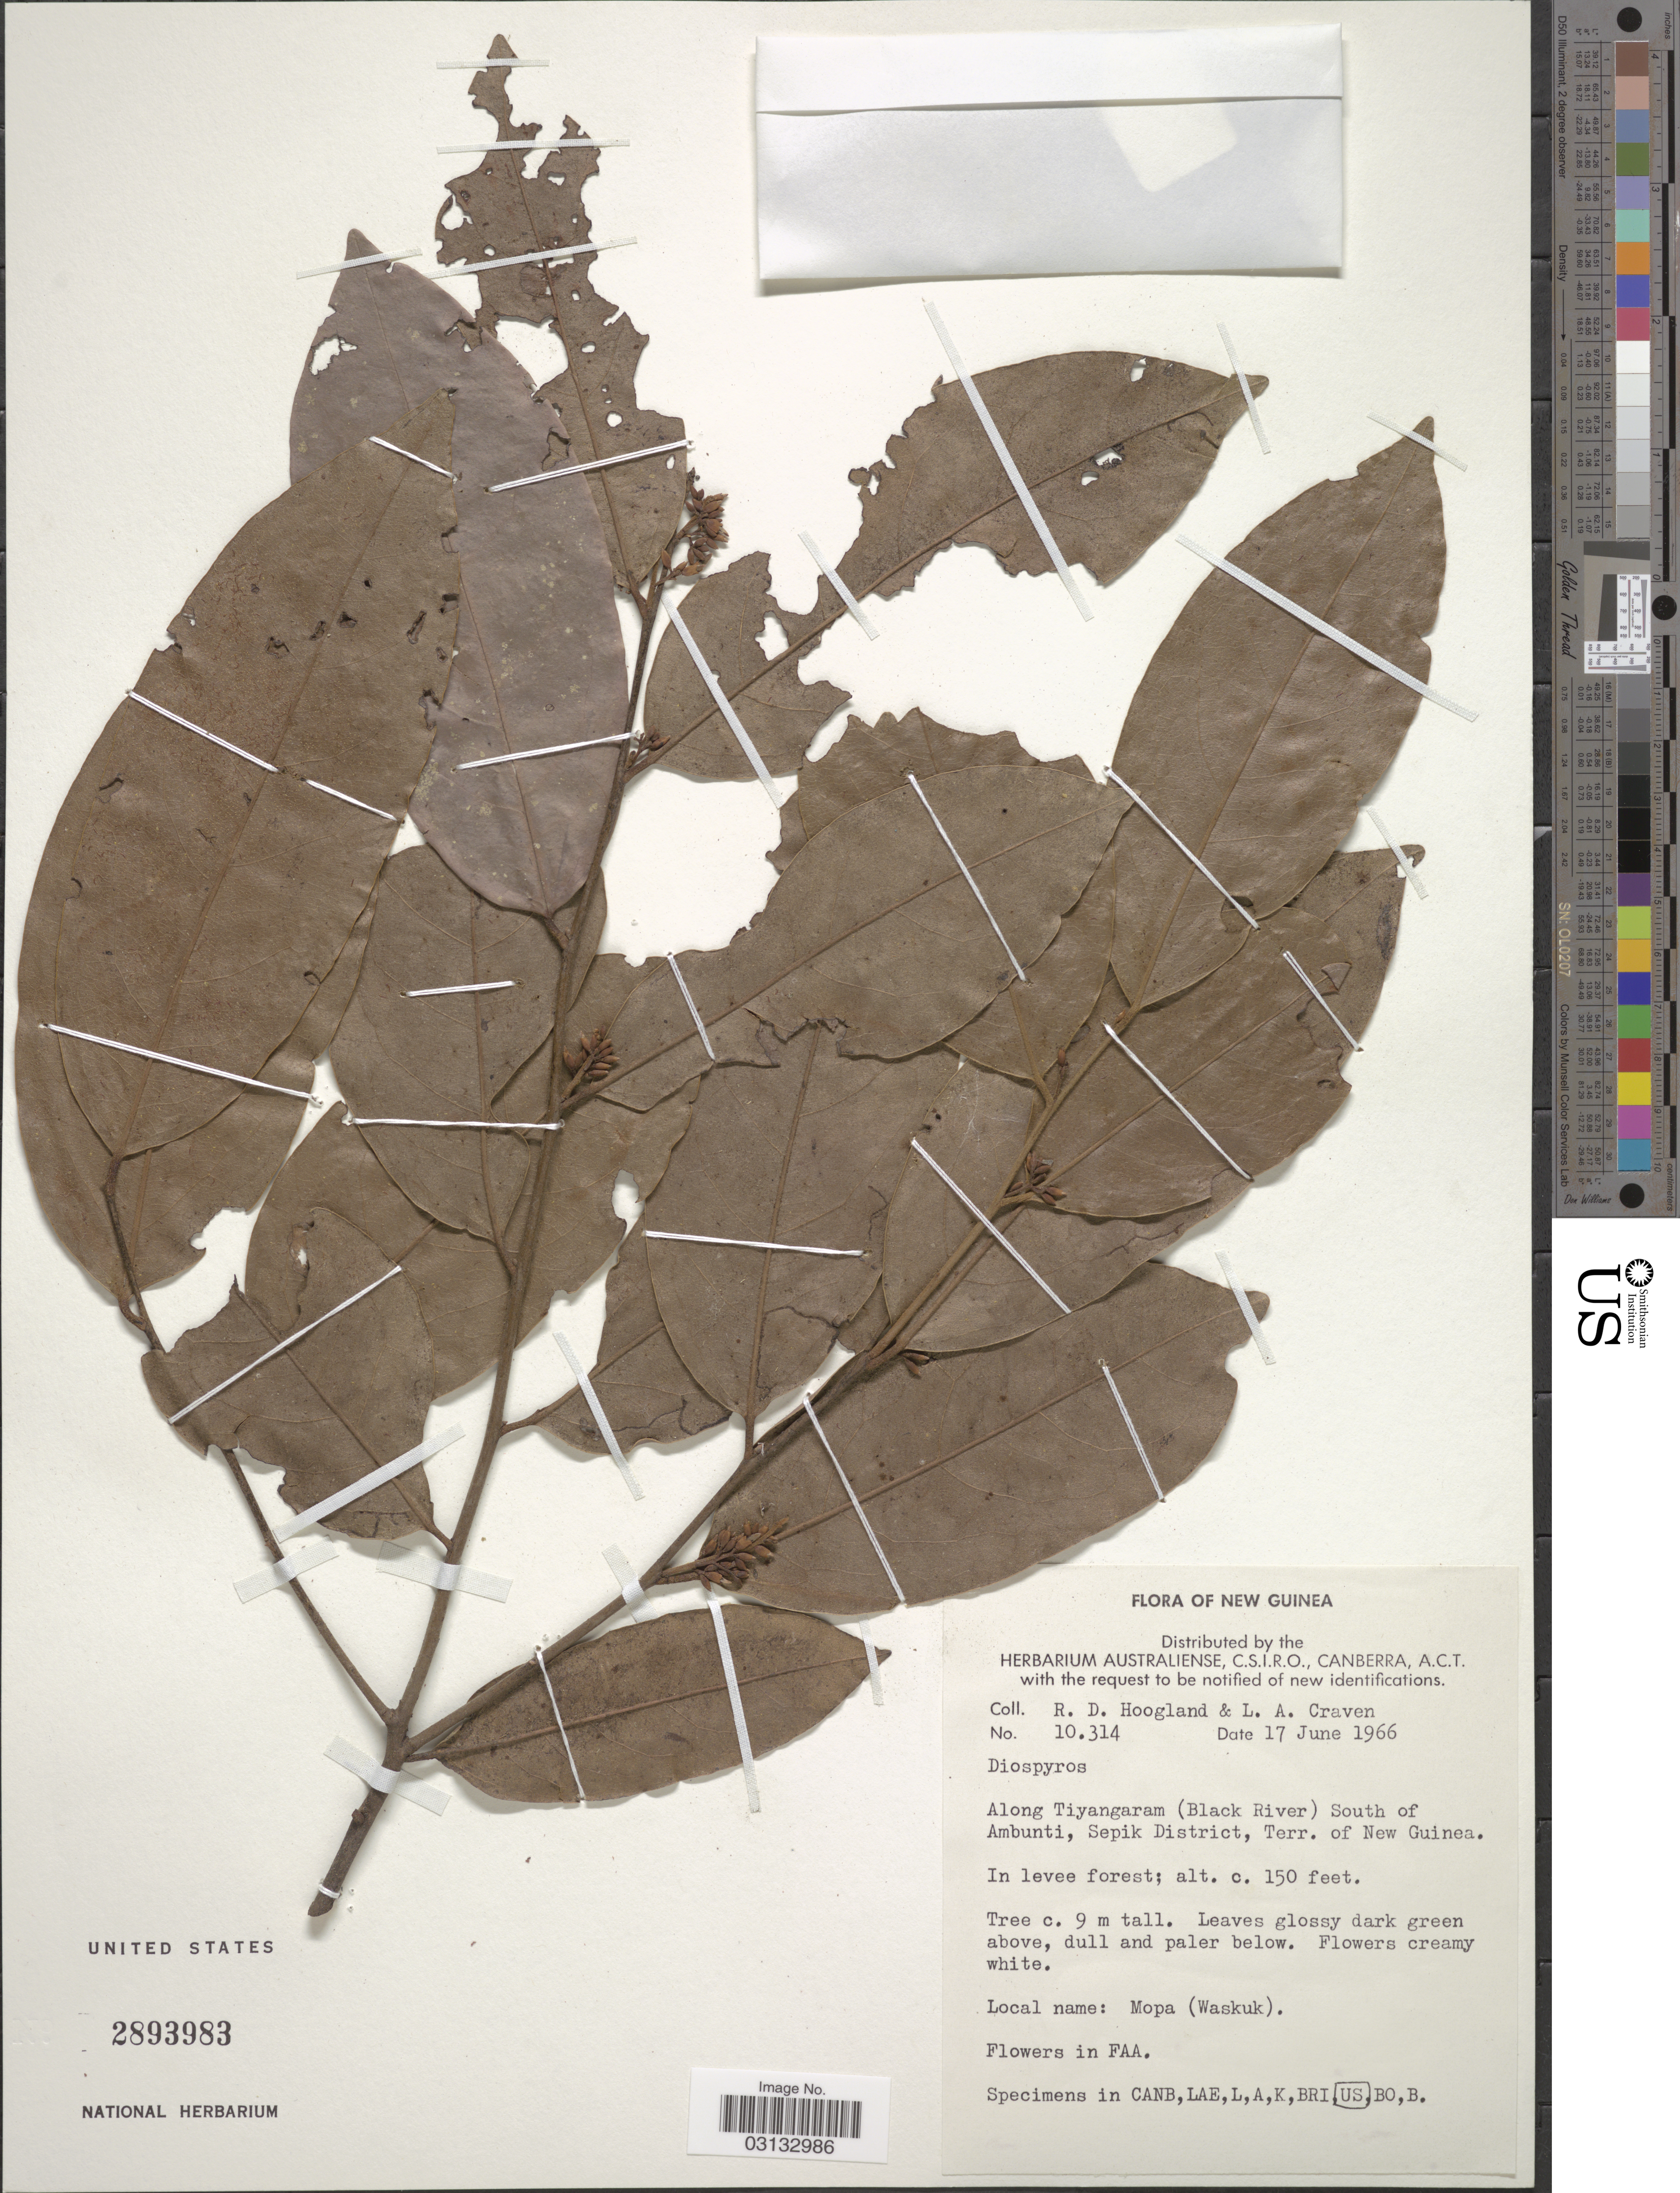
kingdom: Plantae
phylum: Tracheophyta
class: Magnoliopsida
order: Ericales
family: Ebenaceae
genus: Diospyros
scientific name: Diospyros sp.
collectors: R. D. Hoogland & L. A. Craven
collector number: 10314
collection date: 1966-06-17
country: Papua New Guinea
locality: New Guinea, Along Tiyangaram (Black River) South of Ambunti, Sepik District, Terr. of New Guinea.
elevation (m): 46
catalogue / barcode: US 2893983